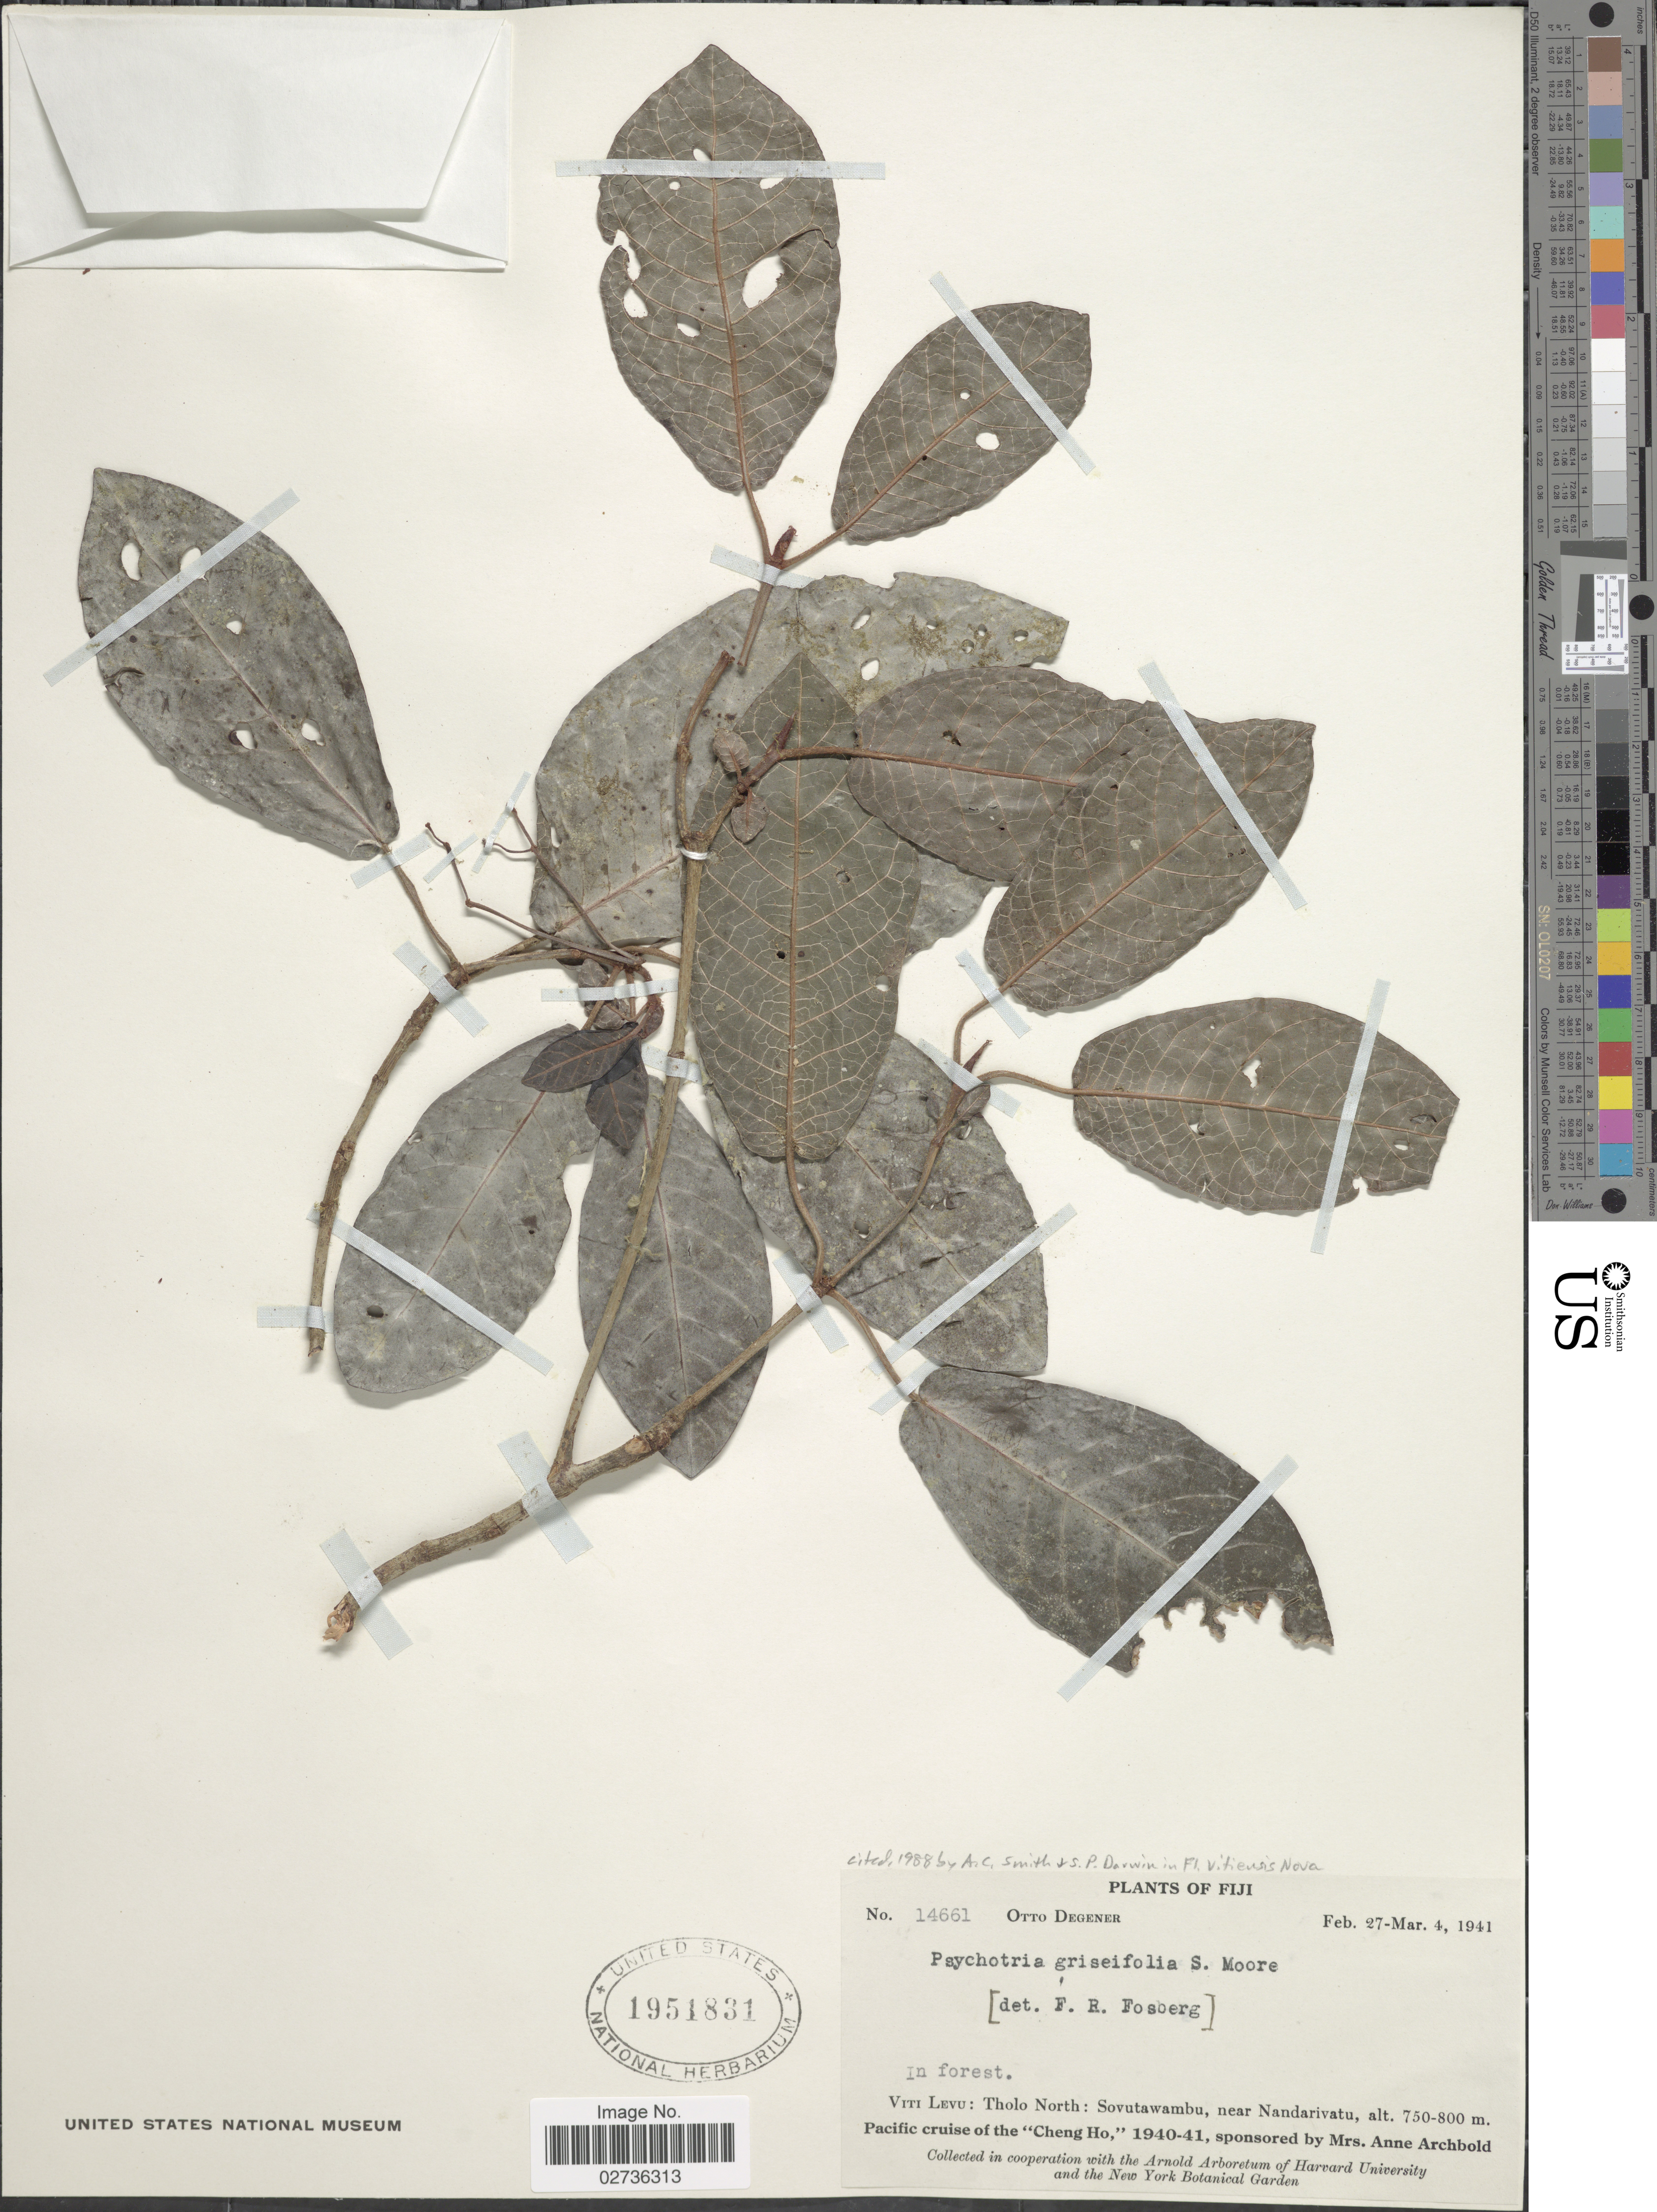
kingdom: Plantae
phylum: Tracheophyta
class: Magnoliopsida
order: Gentianales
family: Rubiaceae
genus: Psychotria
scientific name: Psychotria griseifolia var. griseifolia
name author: S. Moore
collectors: O. Degener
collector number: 14661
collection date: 1941-02-27/1941-03-04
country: Fiji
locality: In forest. Viti Levu: Tholo North: Sovutawambu, near Nandarivatu.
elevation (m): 750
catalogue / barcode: US 1951831